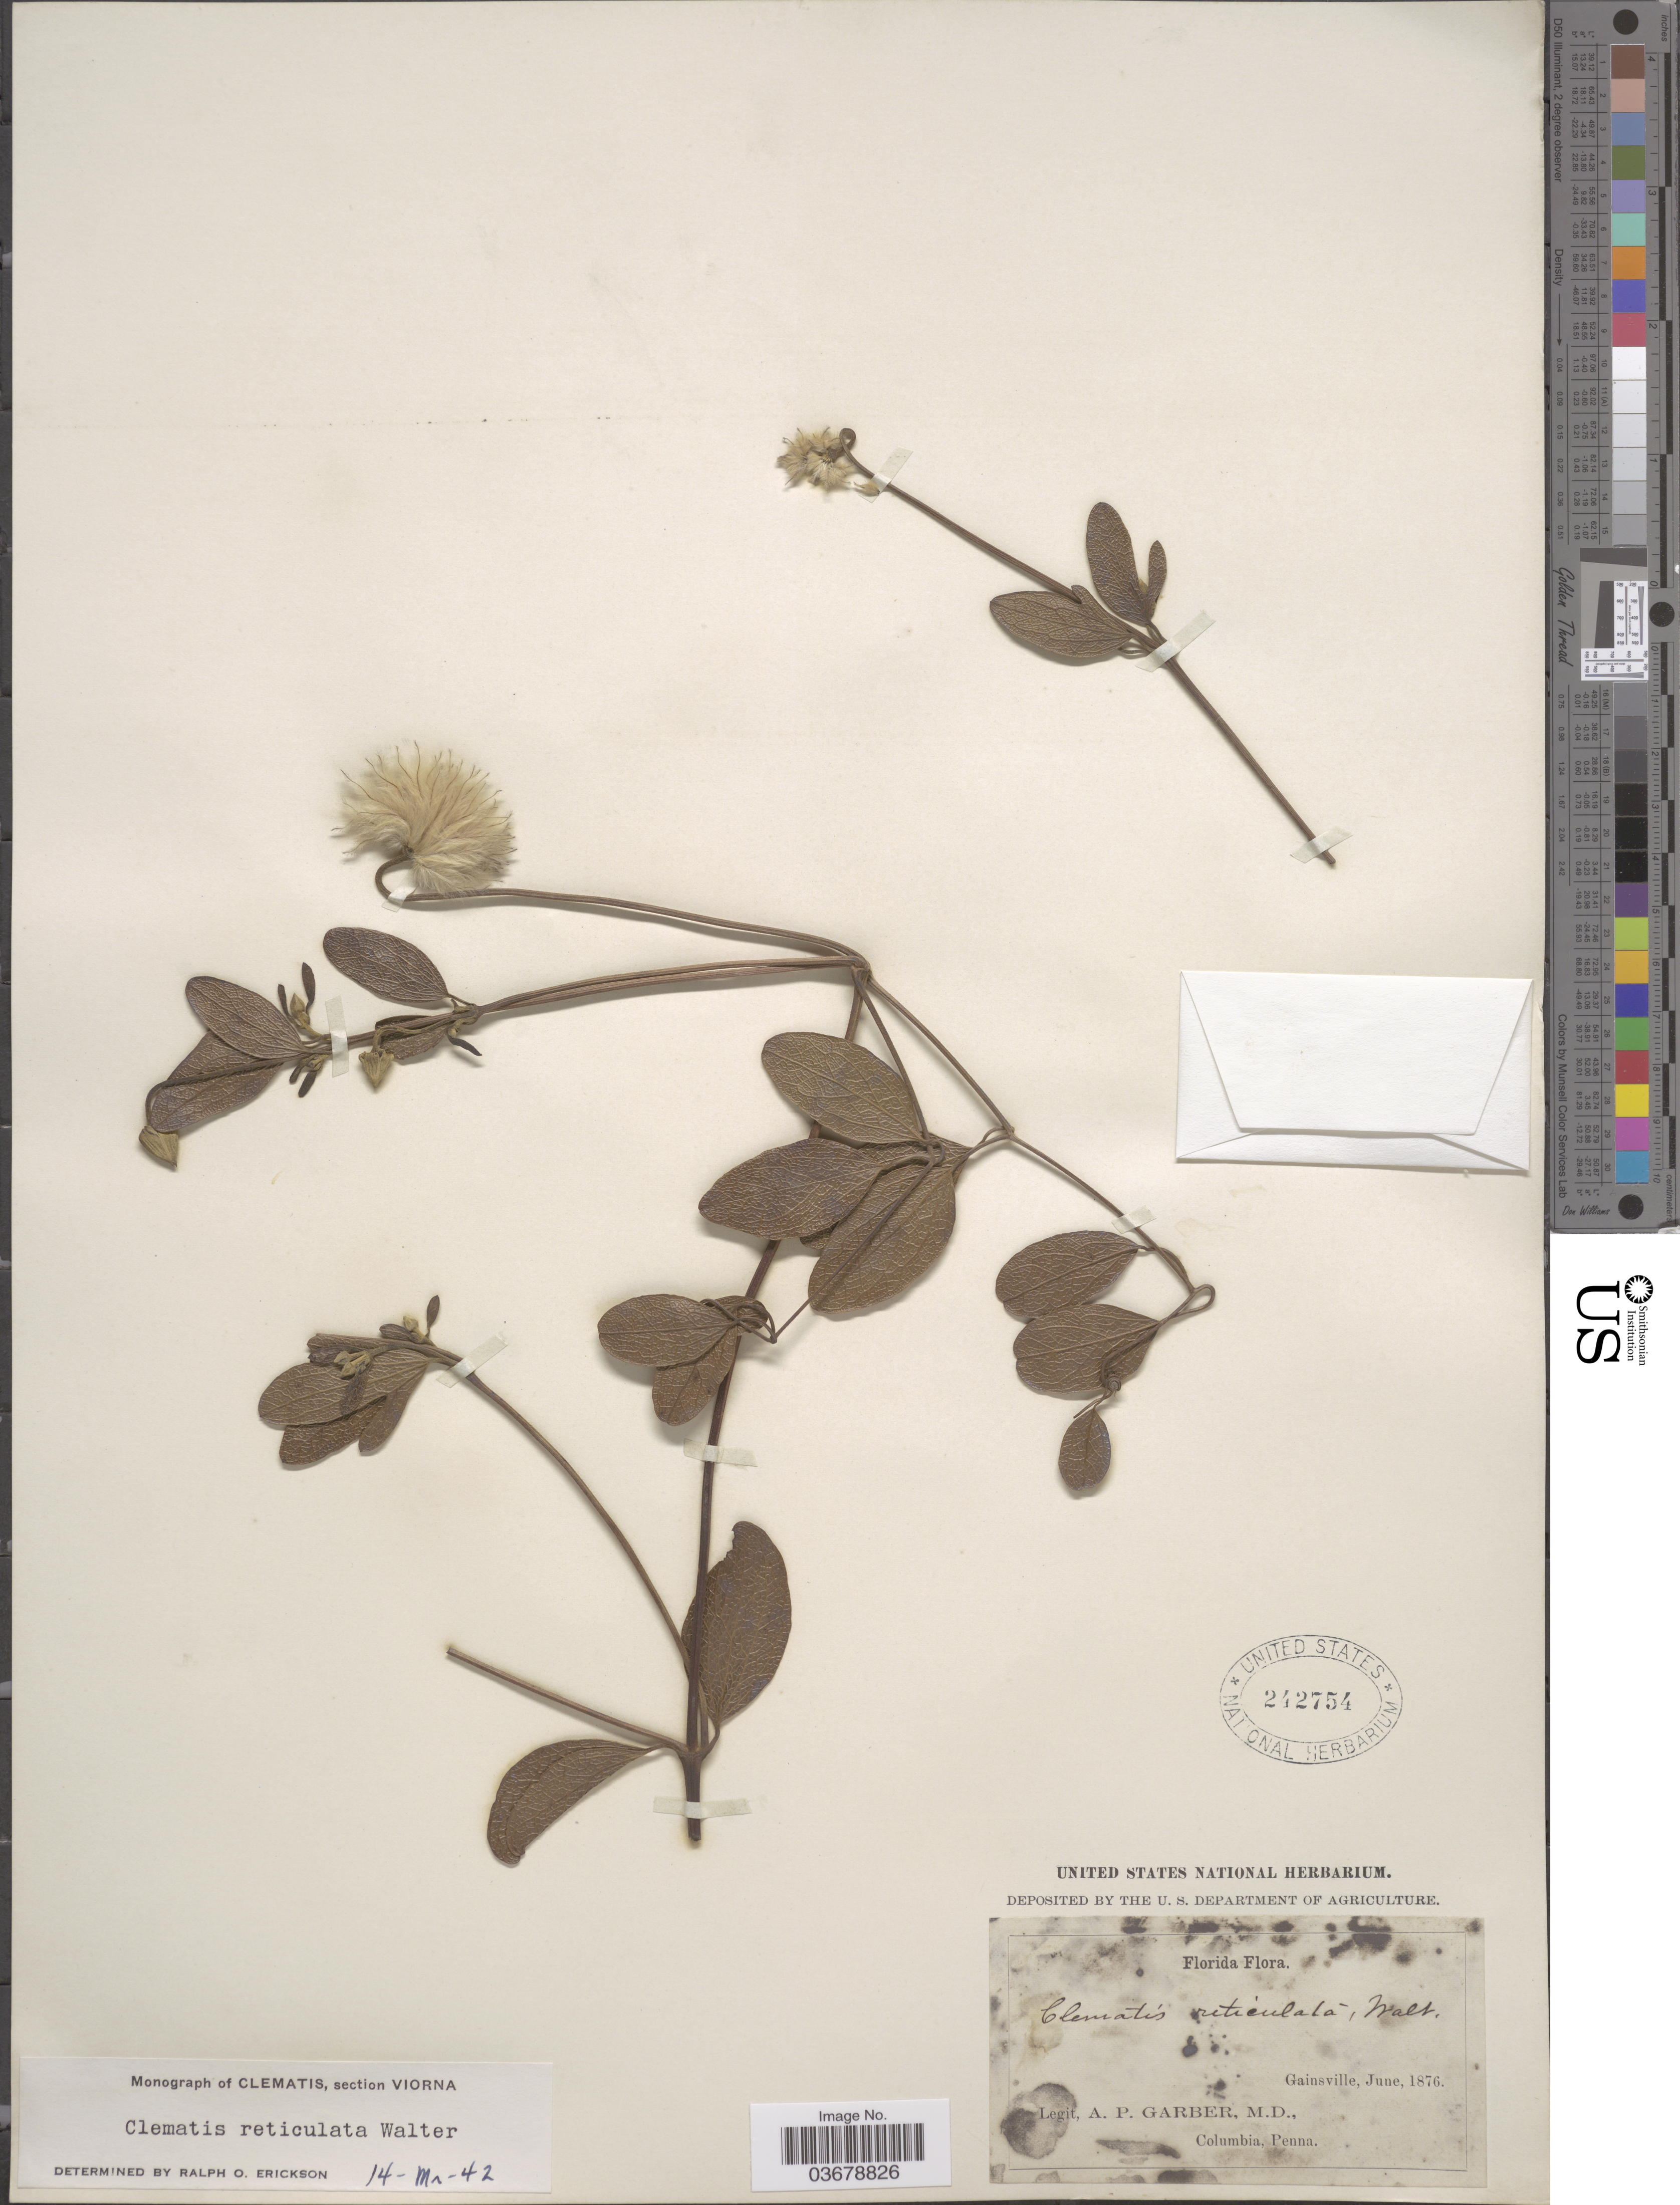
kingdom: Plantae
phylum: Tracheophyta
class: Magnoliopsida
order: Ranunculales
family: Ranunculaceae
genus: Clematis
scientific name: Clematis viorna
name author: L.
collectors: A. P. Garber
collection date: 1876-06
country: United States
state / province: Florida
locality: Gainsville.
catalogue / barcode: US 242754